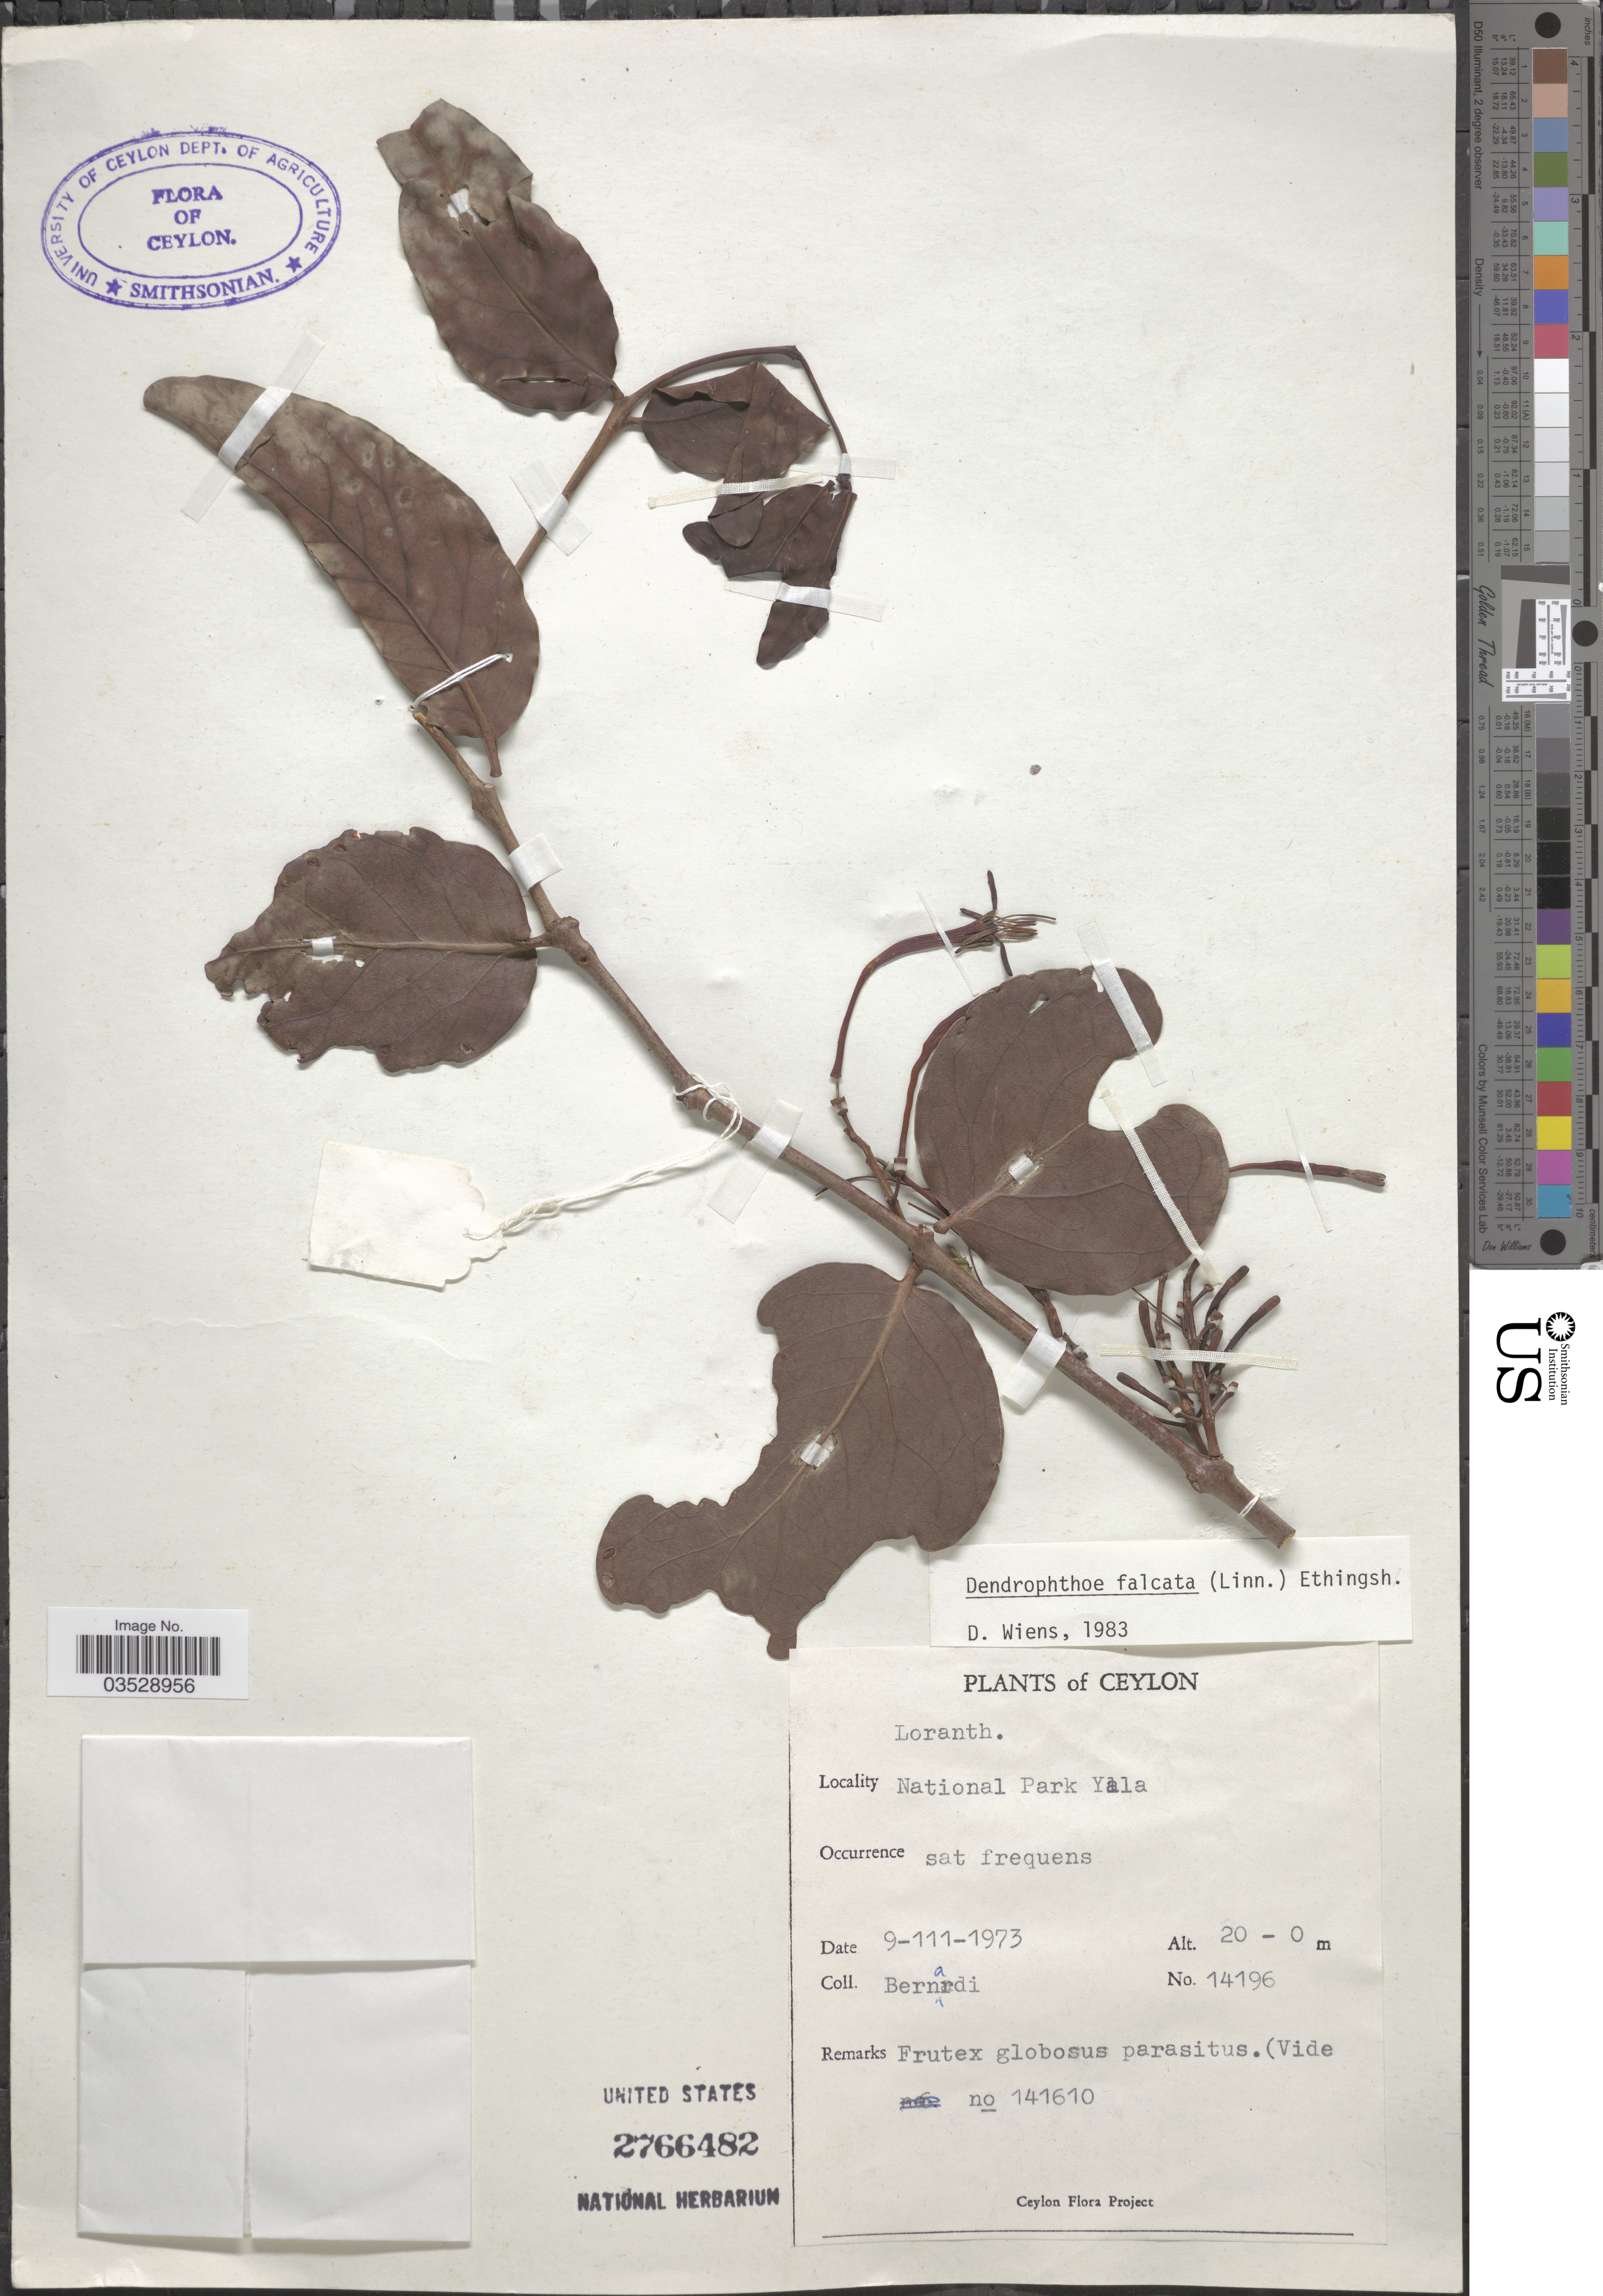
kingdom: Plantae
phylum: Tracheophyta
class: Magnoliopsida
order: Santalales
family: Loranthaceae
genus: Dendrophthoe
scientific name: Dendrophthoe falcata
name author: (L. f.) Ettingsh.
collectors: Bernardi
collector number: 14196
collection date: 1973-03-09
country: Sri Lanka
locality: Ceylon. National Park Yala.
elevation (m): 0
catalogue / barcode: US 2766482